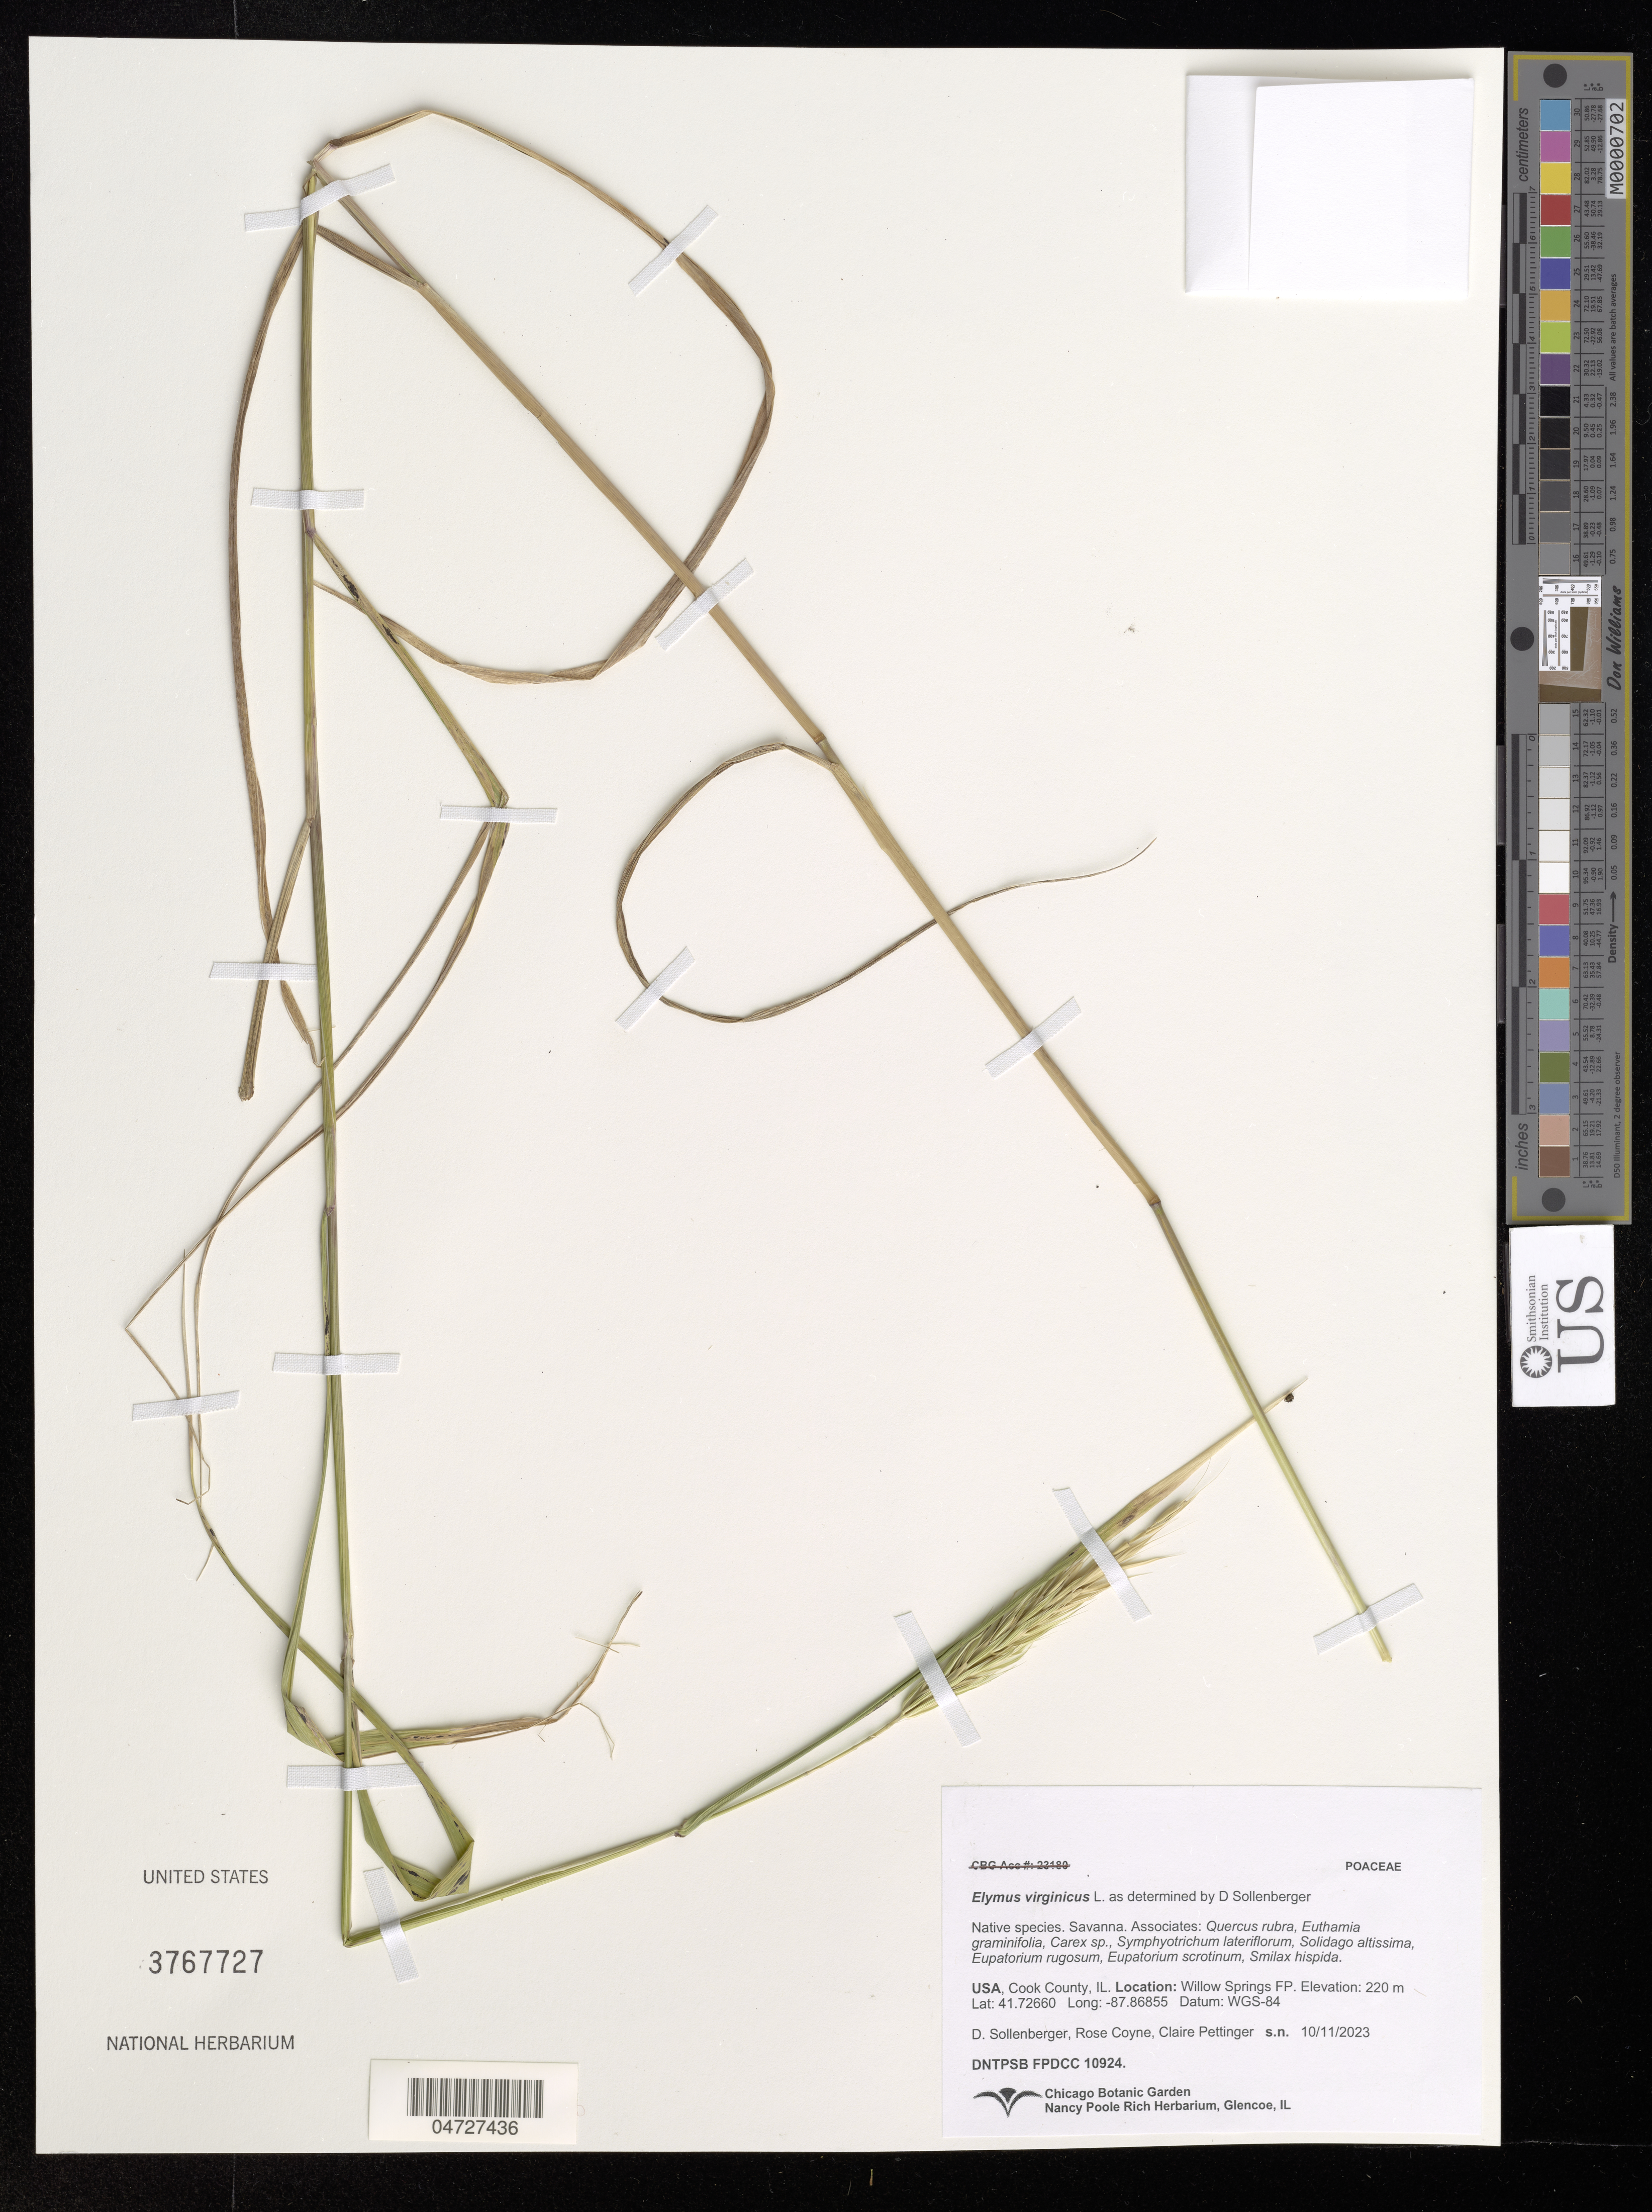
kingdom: Plantae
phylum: Tracheophyta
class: Liliopsida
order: Poales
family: Poaceae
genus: Elymus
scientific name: Elymus virginicus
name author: L.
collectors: D. Sollenberger, R. Coyne & C. Pettinger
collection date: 2023-11-10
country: United States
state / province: Illinois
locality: Cook County. Willow Springs FP.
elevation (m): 220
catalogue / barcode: US 3767727